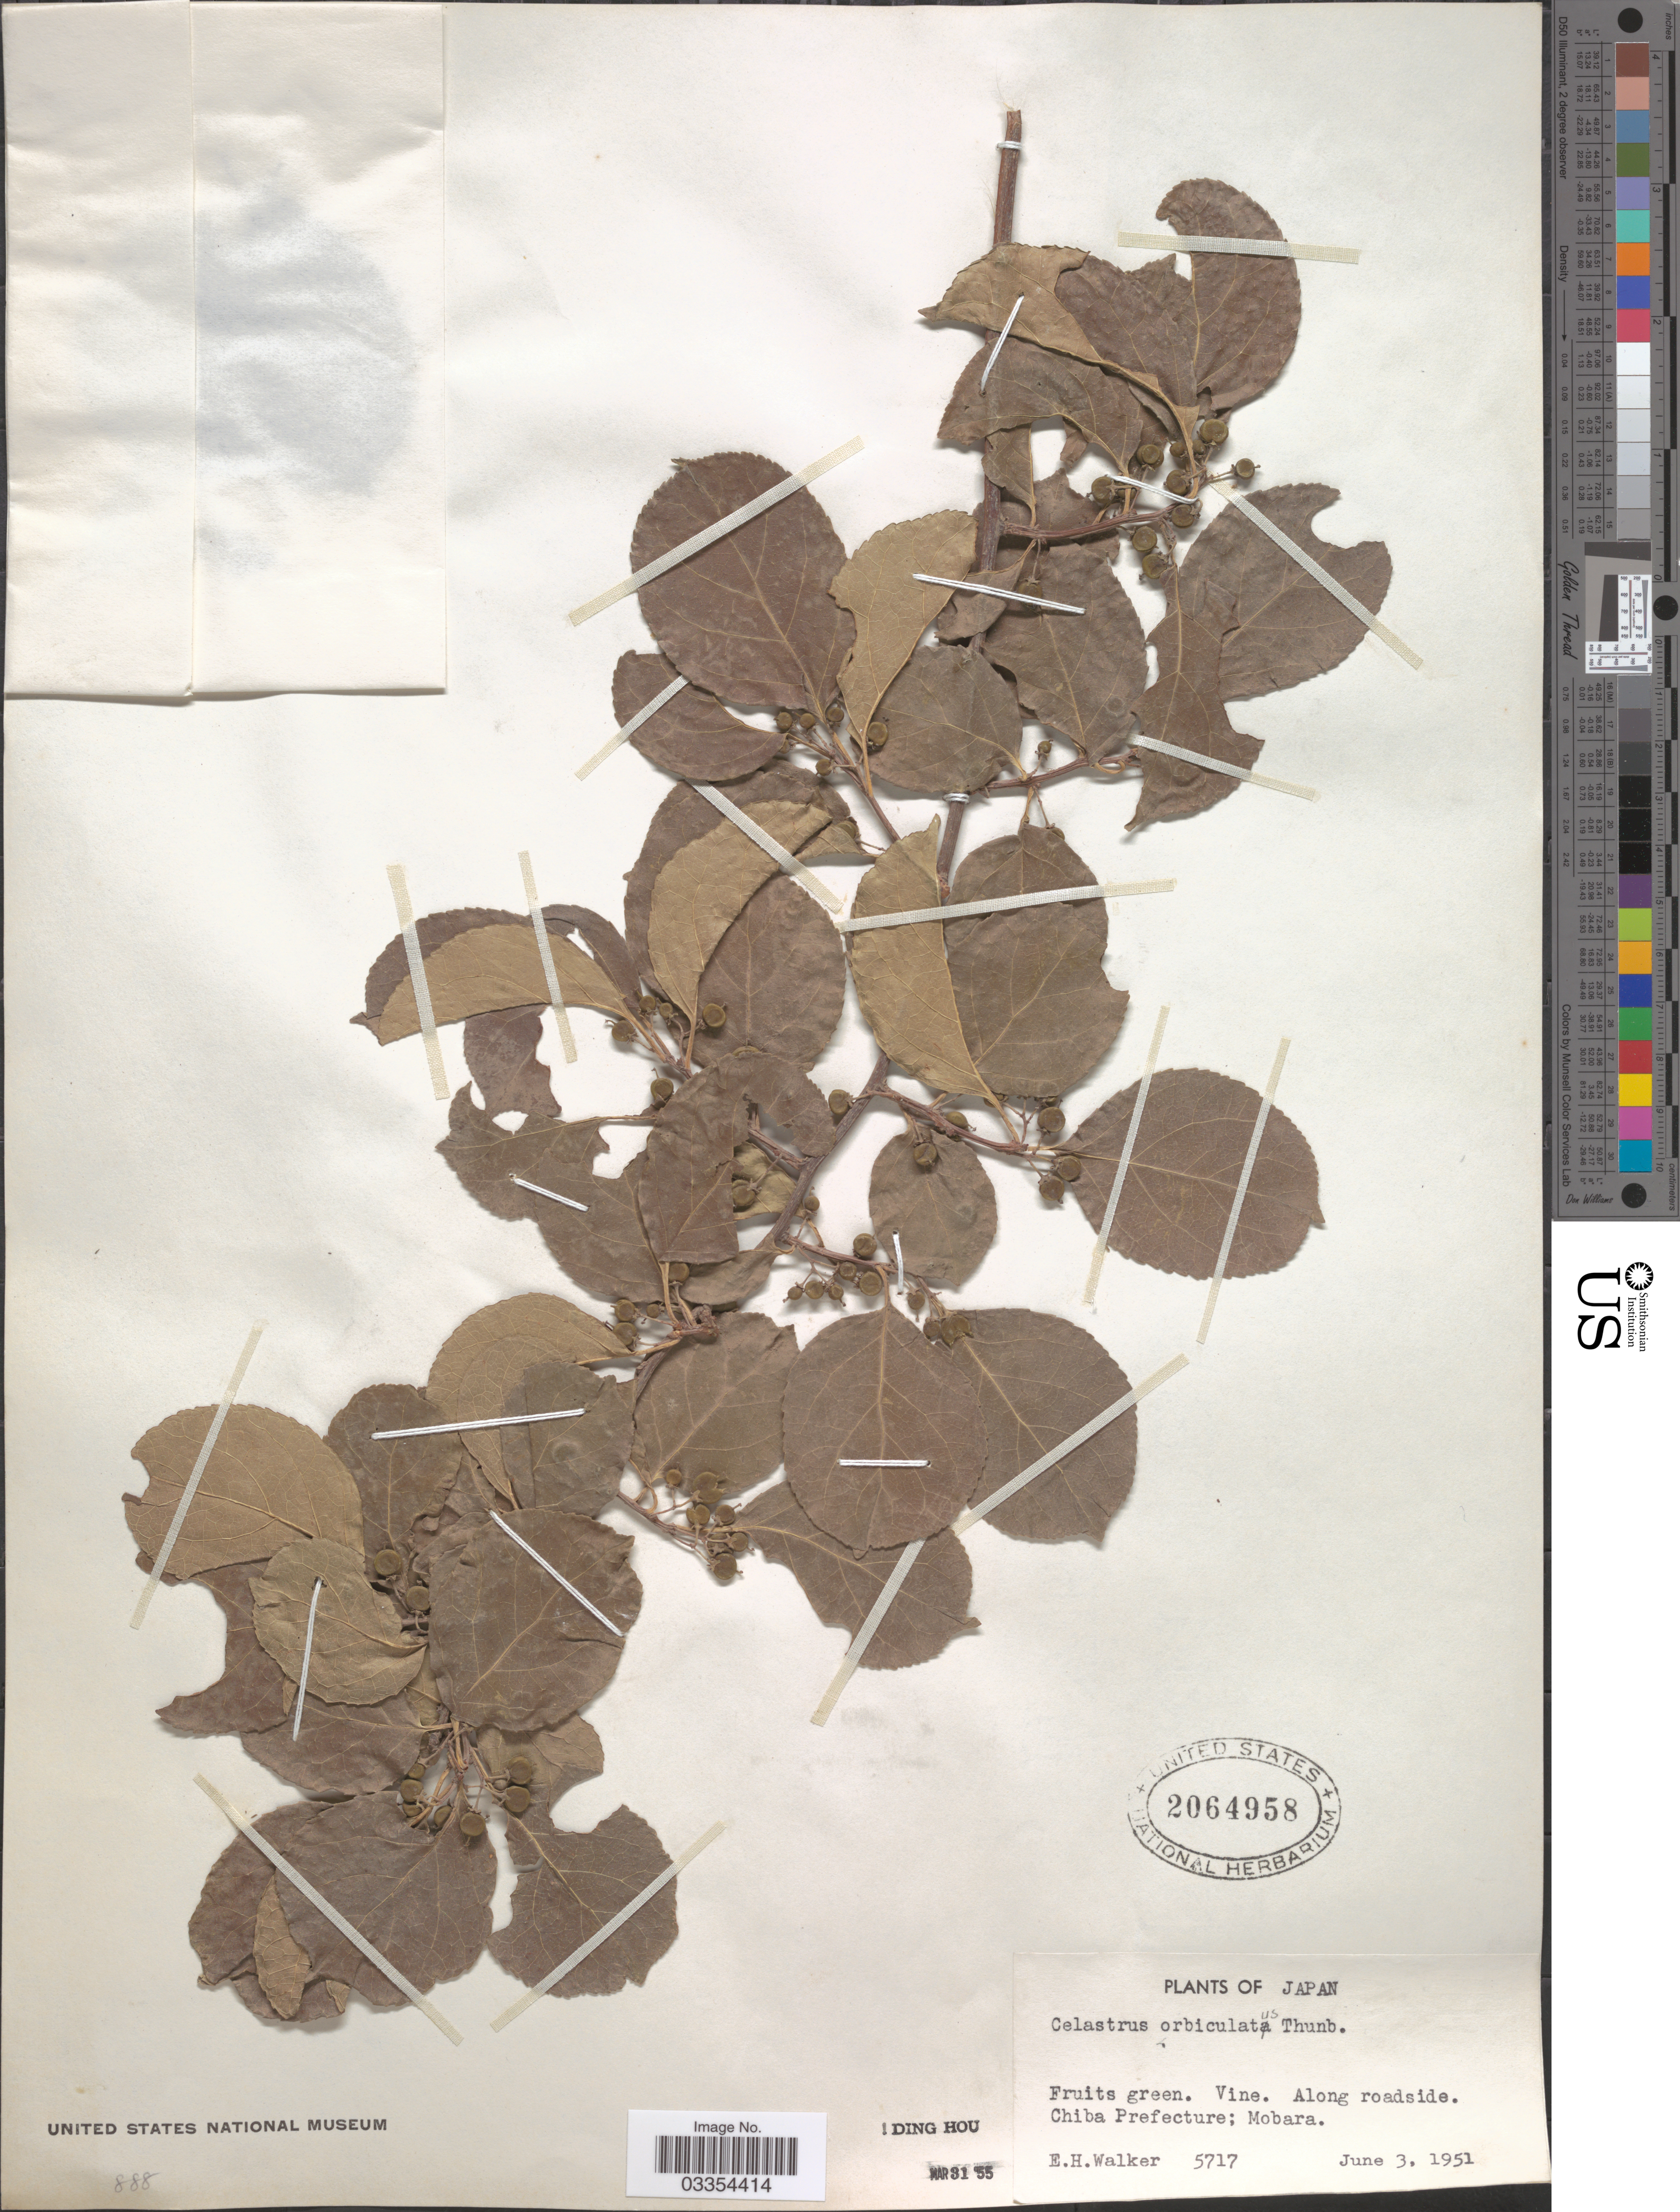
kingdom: Plantae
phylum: Tracheophyta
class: Magnoliopsida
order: Celastrales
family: Celastraceae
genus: Celastrus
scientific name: Celastrus orbiculatus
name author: Thunb.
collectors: E. H. Walker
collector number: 5717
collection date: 1951-06-03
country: Japan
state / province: Tiba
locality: Along roadside. Chiba Prefecture; Mobara.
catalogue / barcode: US 2064958